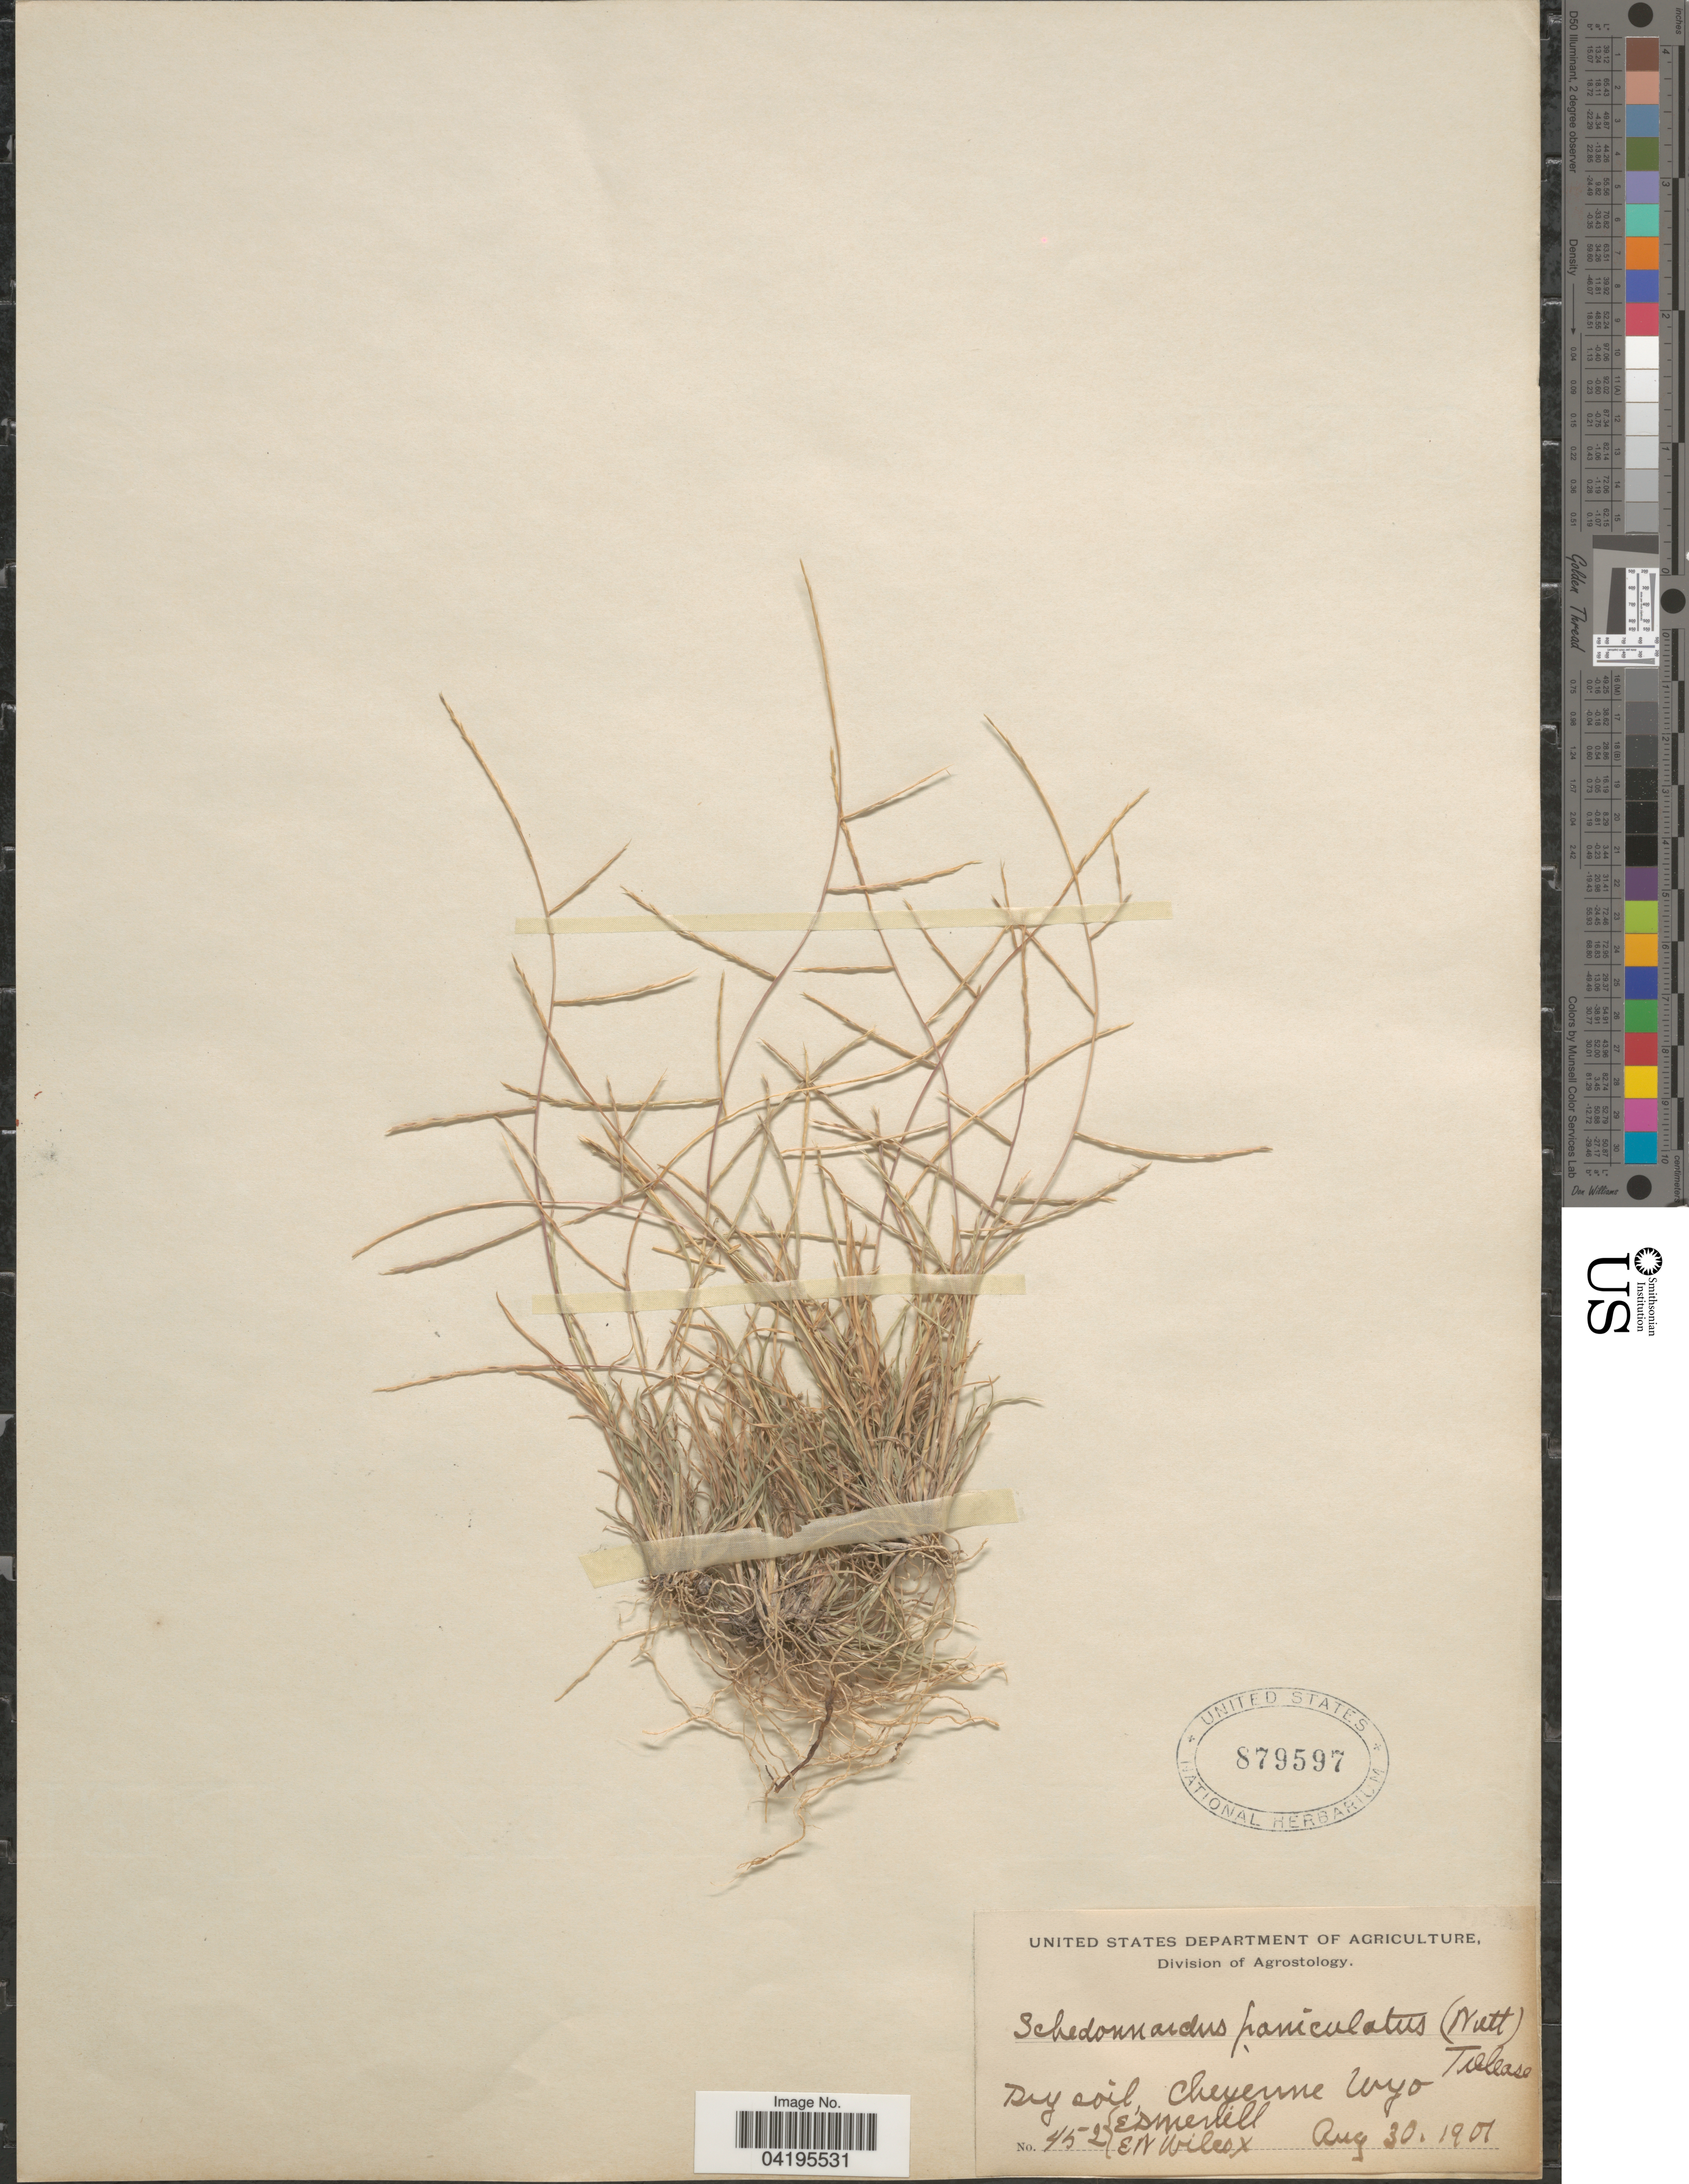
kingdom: Plantae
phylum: Tracheophyta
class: Liliopsida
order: Poales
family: Poaceae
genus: Muhlenbergia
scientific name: Muhlenbergia paniculata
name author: (Nutt.) Columbus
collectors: E. D. Merrill & E. Wilcox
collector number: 452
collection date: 1901-08-30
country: United States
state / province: Wyoming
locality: Dry soil, Cheyenne.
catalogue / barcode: US 879597